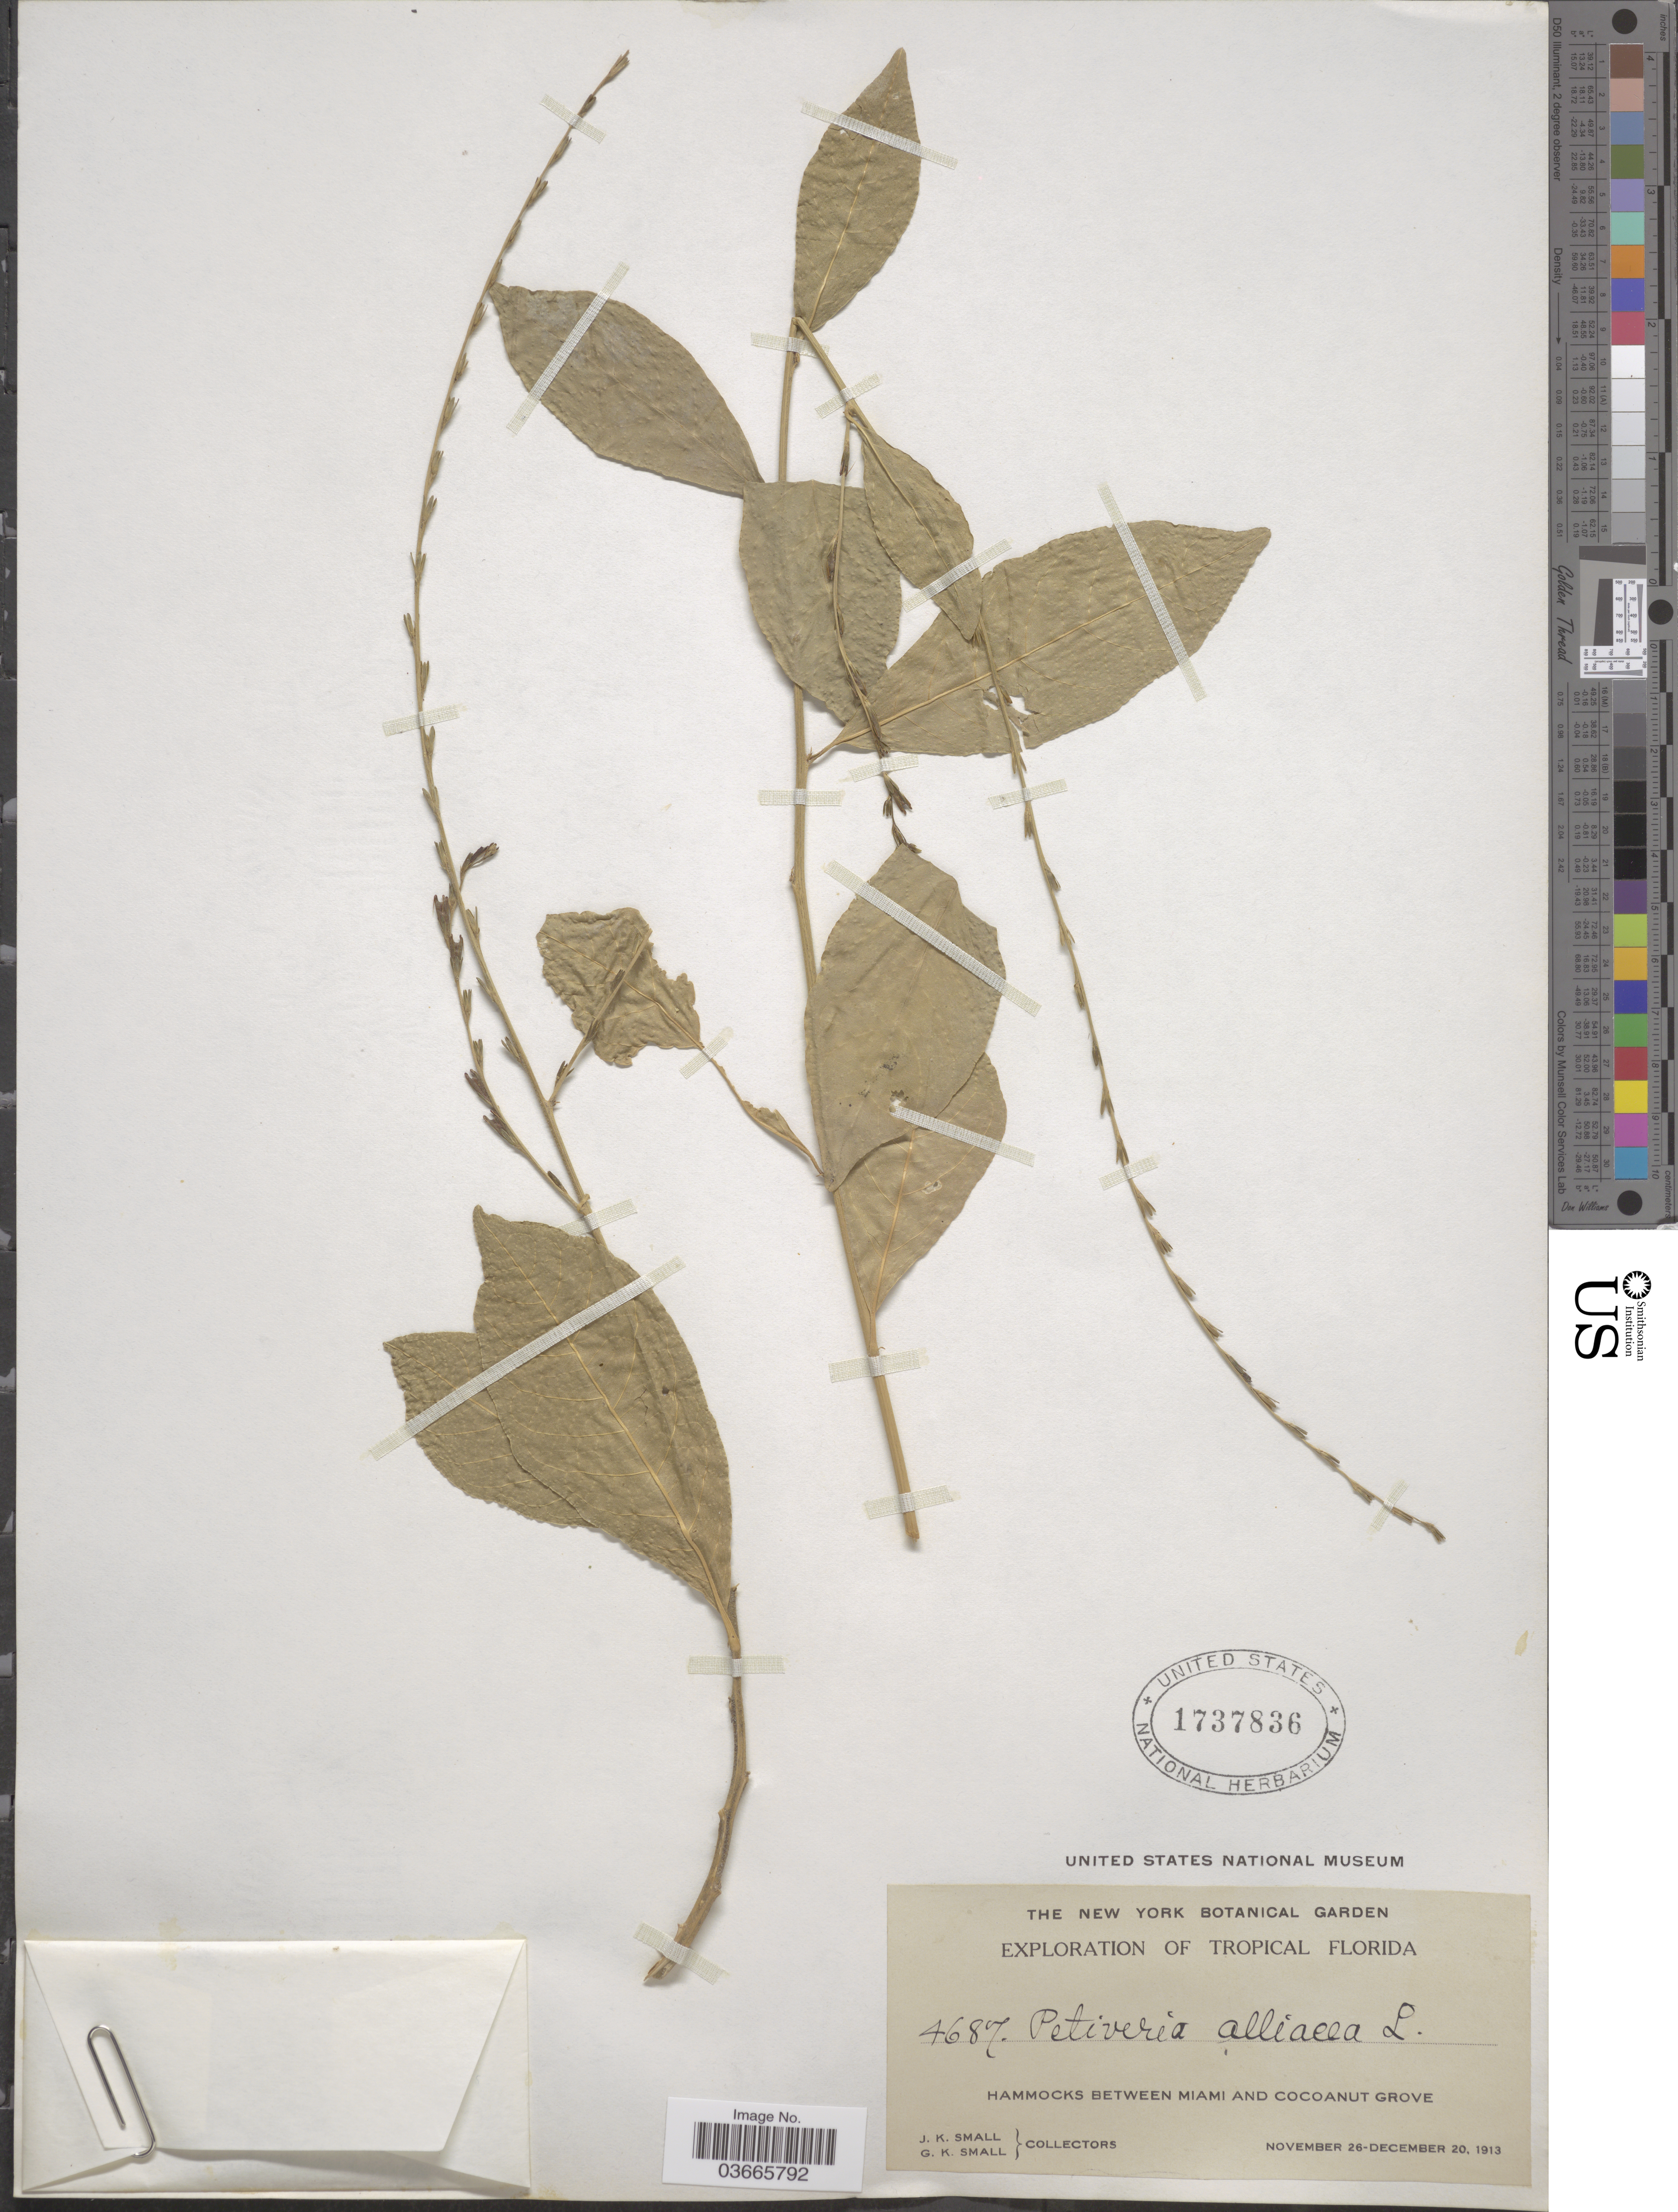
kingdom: Plantae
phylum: Tracheophyta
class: Magnoliopsida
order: Caryophyllales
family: Phytolaccaceae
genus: Petiveria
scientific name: Petiveria alliacea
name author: L.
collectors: J. K. Small & G. K. Small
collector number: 4687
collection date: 1913-11-26/1913-12-20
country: United States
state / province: Florida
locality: Tropical Florida. Hammocks between Miami and Cocoanut Grove.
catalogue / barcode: US 1737836